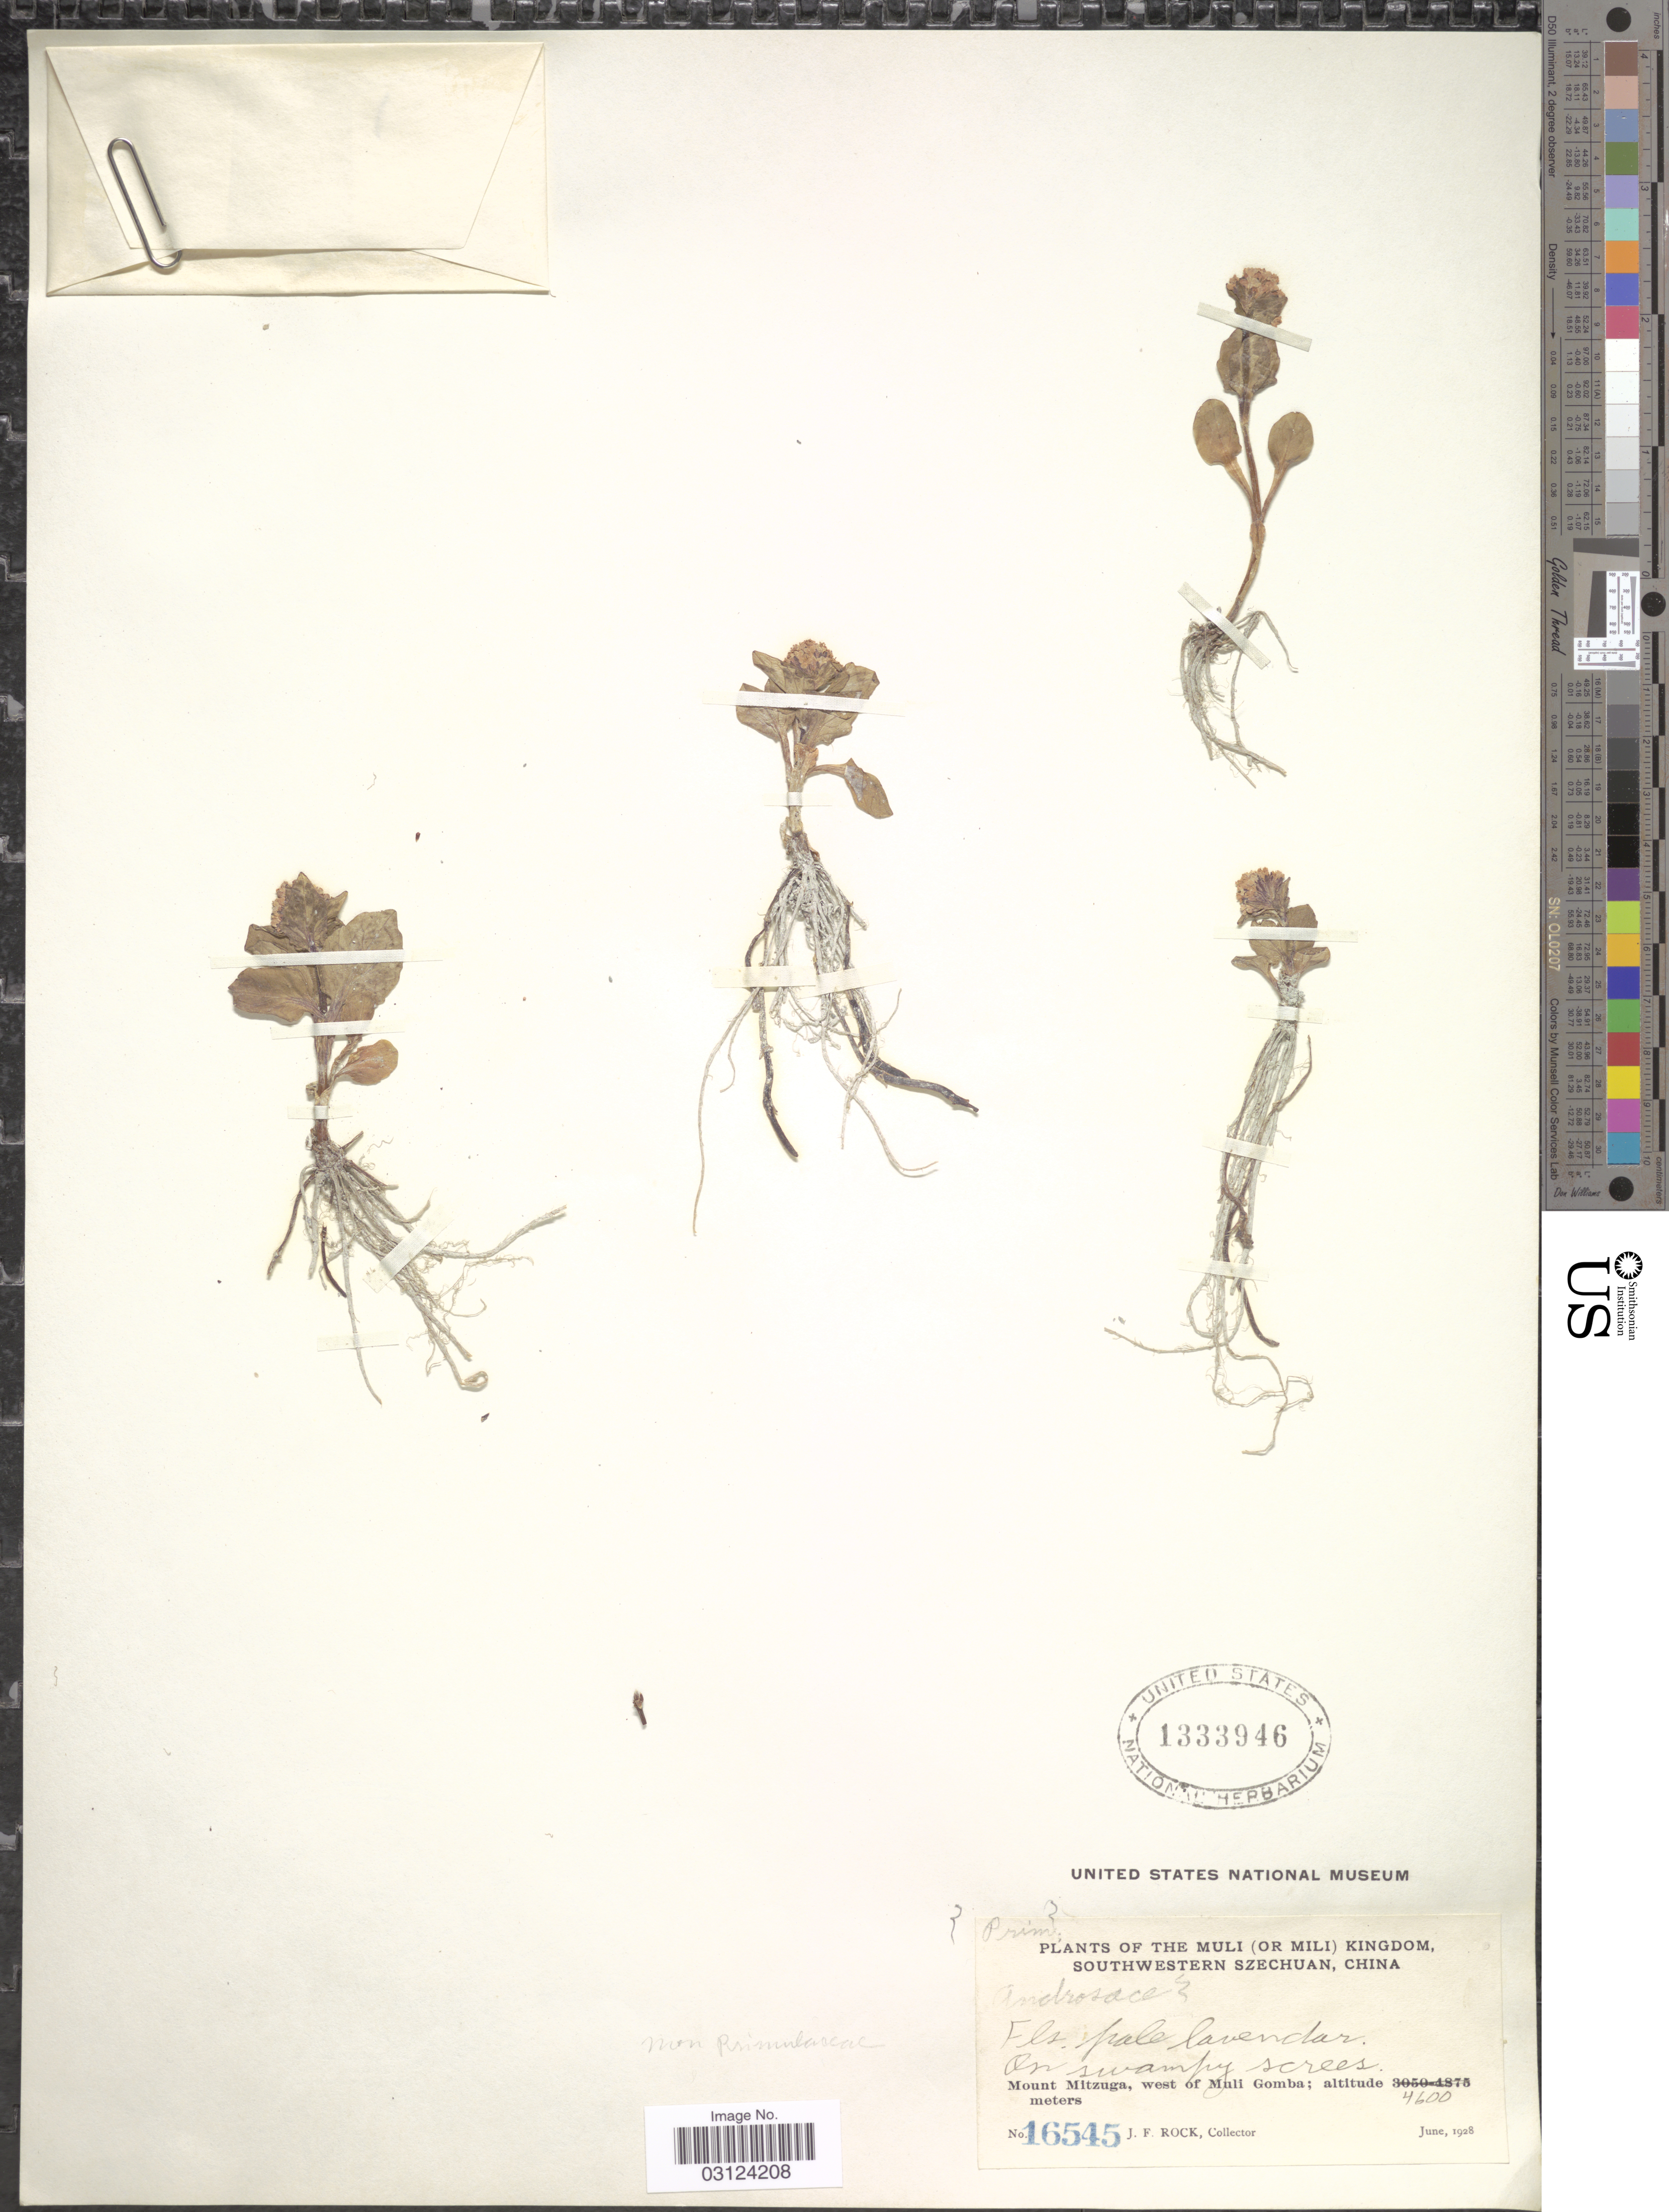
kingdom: Plantae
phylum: Tracheophyta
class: Magnoliopsida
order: Ericales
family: Primulaceae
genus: Androsace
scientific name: Androsace sp.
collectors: J. Rock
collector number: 16545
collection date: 1928-06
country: China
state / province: Sichuan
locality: The Muli (or Mili) Kingdom, Southwestern Szechuan, Mount Mitzuga, west of Muli Gomba.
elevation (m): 4600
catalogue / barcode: US 1333946